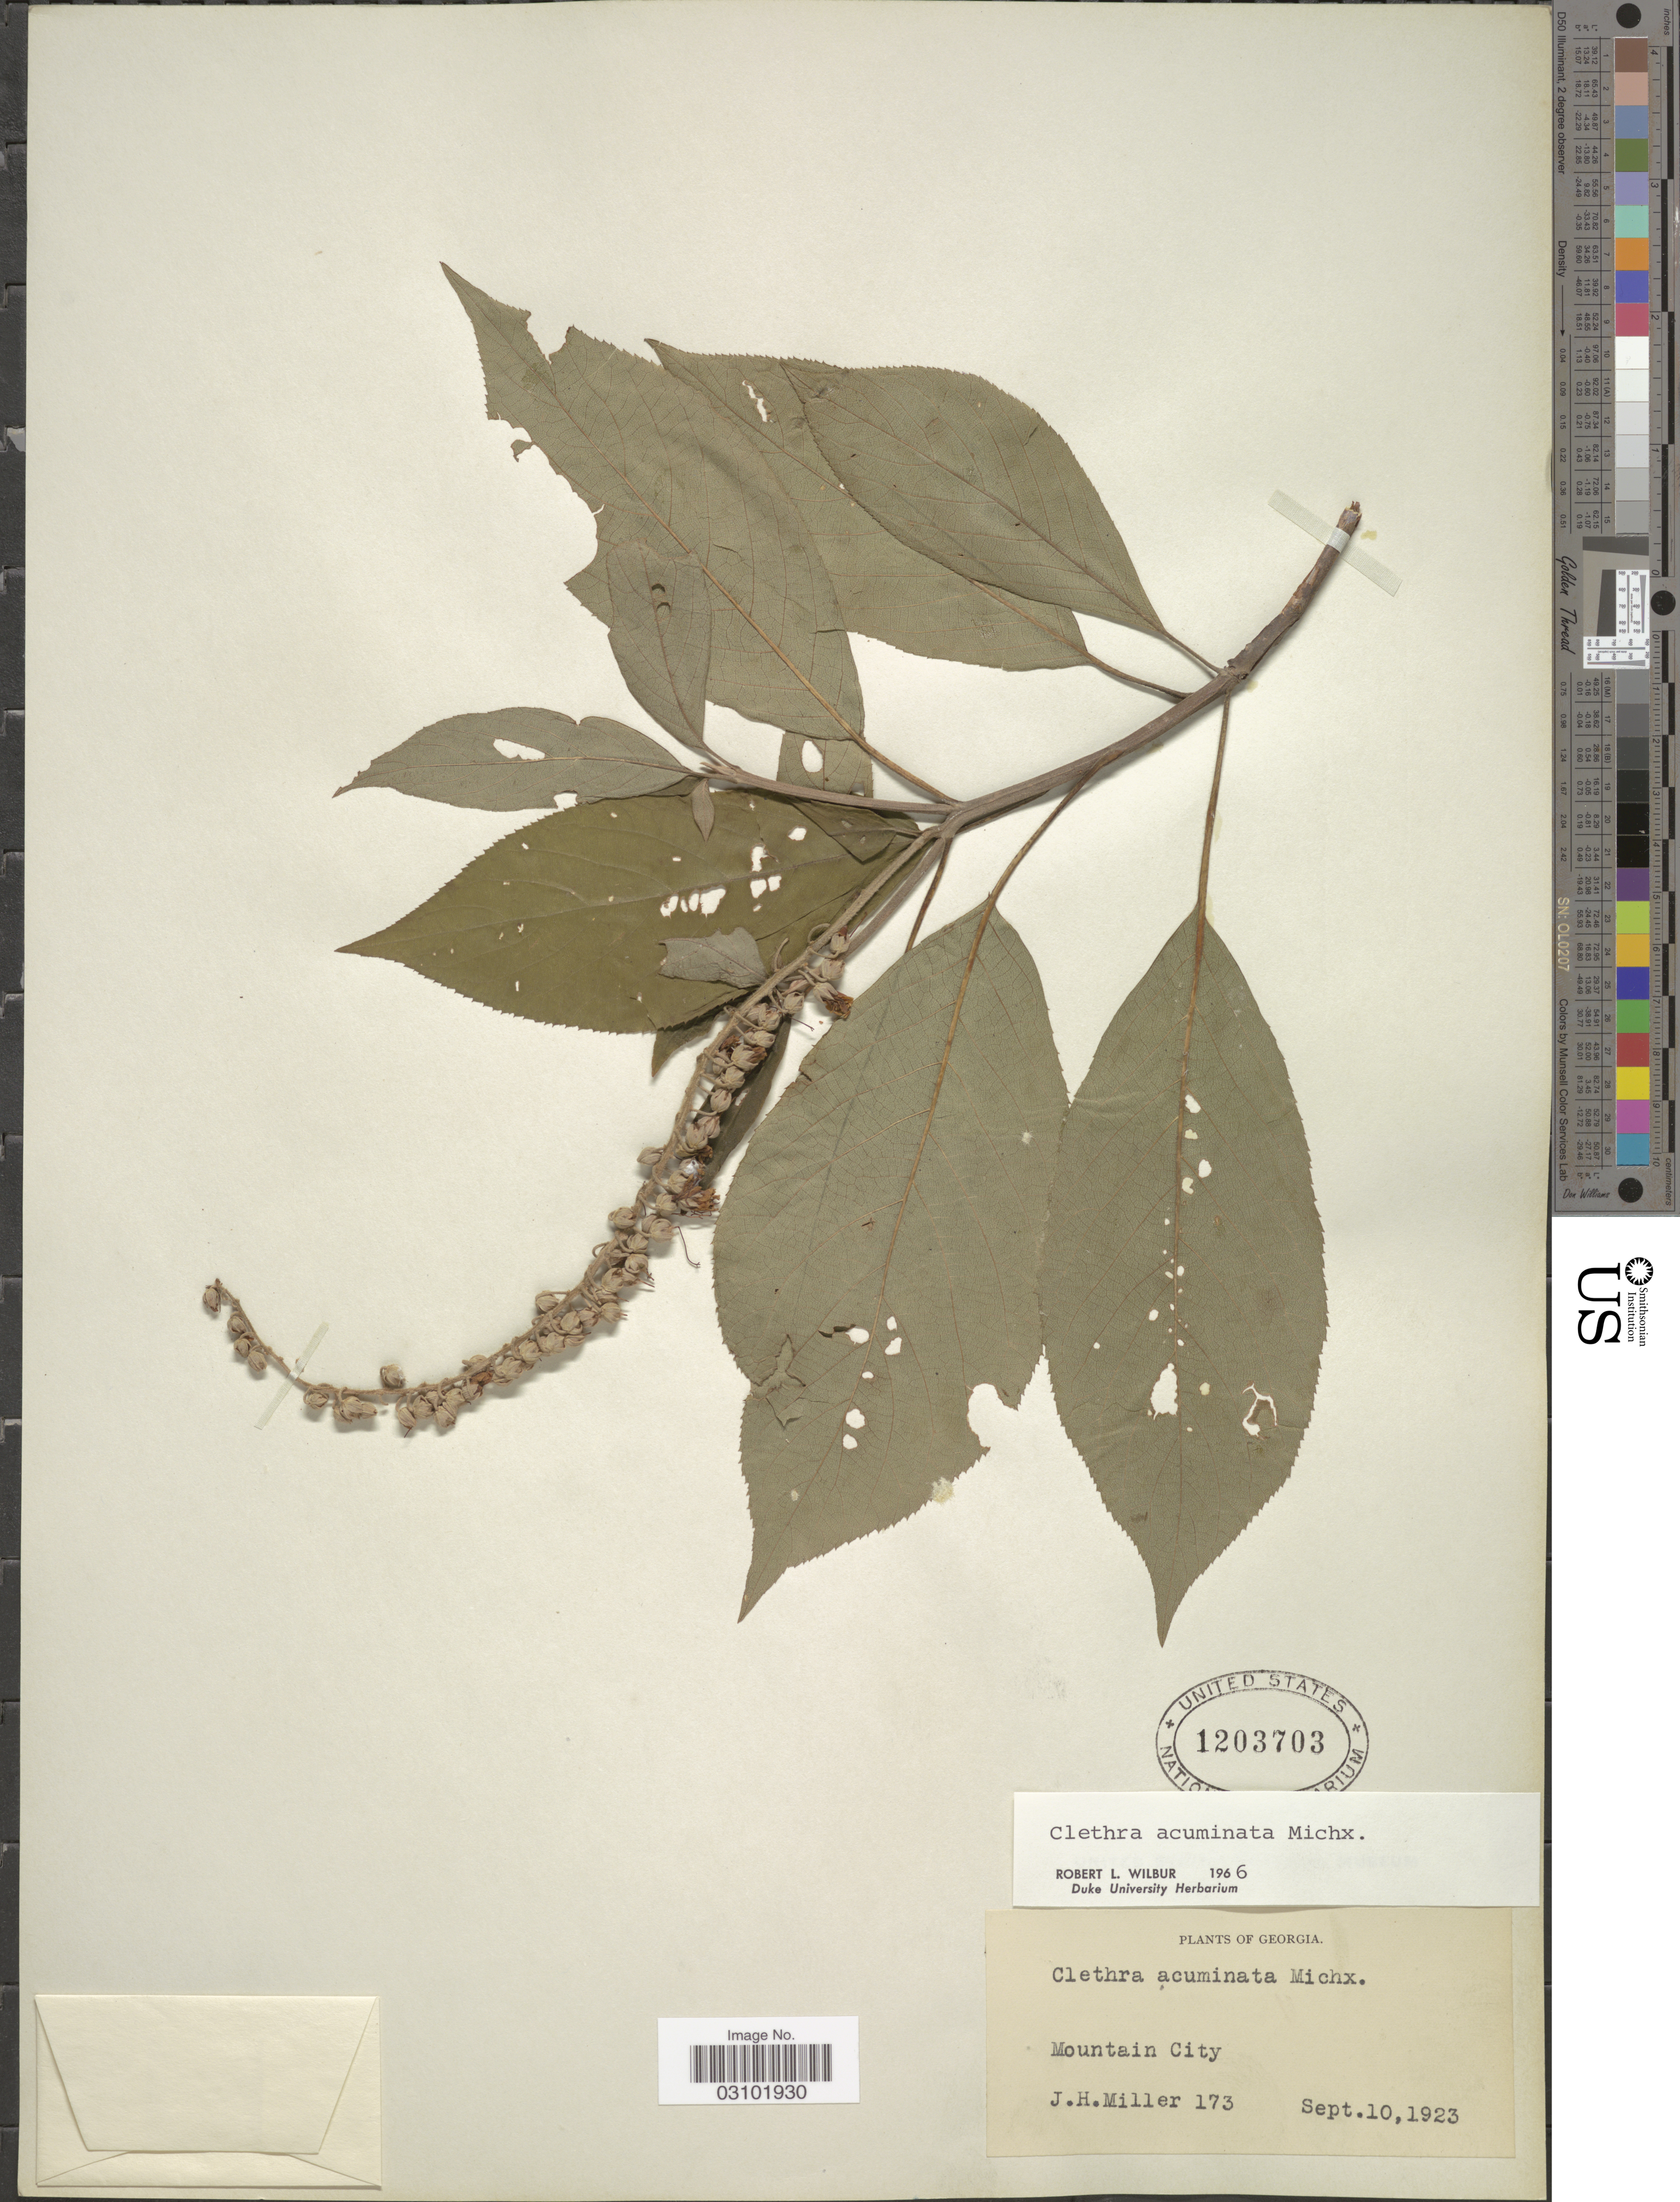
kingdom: Plantae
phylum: Tracheophyta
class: Magnoliopsida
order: Ericales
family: Clethraceae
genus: Clethra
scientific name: Clethra acuminata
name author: Michx.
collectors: J. H. Miller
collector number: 173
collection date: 1923-09-10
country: United States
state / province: Georgia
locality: Mountain City.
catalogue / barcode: US 1203703